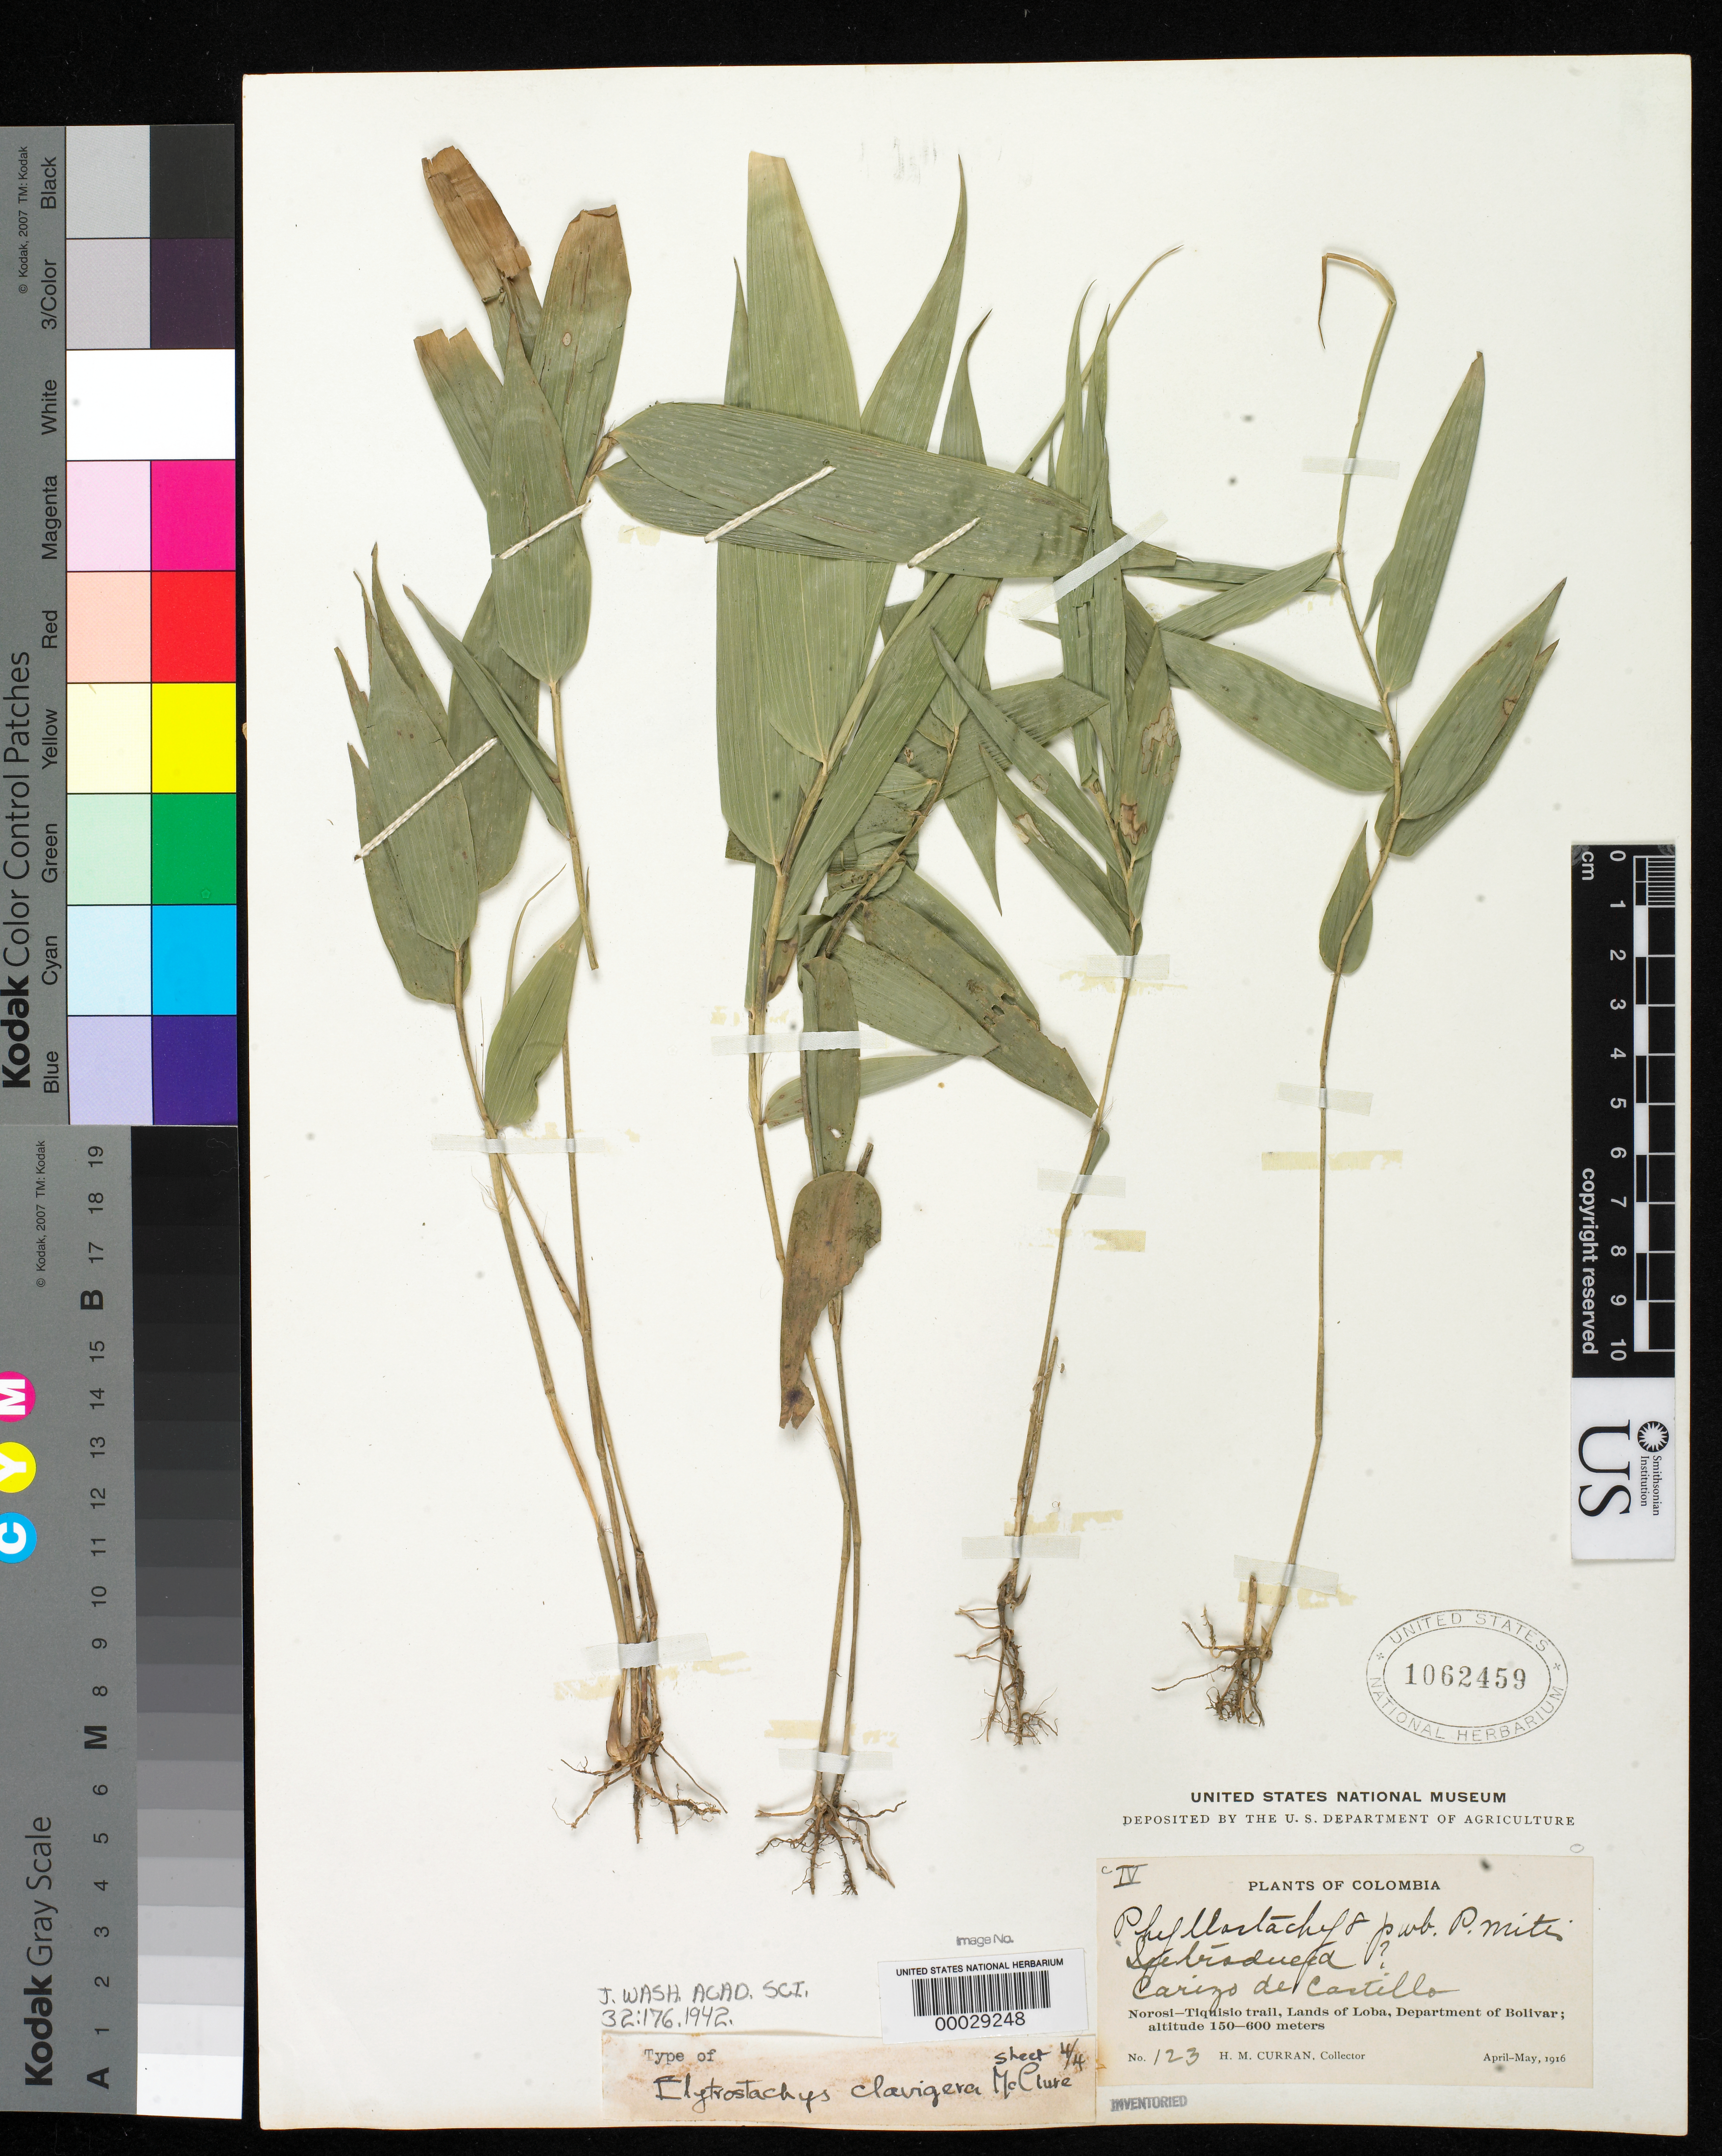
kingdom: Plantae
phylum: Tracheophyta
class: Liliopsida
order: Poales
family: Poaceae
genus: Elytrostachys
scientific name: Elytrostachys clavigera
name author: McClure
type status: Holotype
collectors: H. M. Curran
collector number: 123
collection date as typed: Apr 1916 to -- May 1942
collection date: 1916-04/1942-05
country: Colombia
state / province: Bolívar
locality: Norosi-Tiquisio Trail, Lands of Loba.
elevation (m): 150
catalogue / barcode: US 1062459